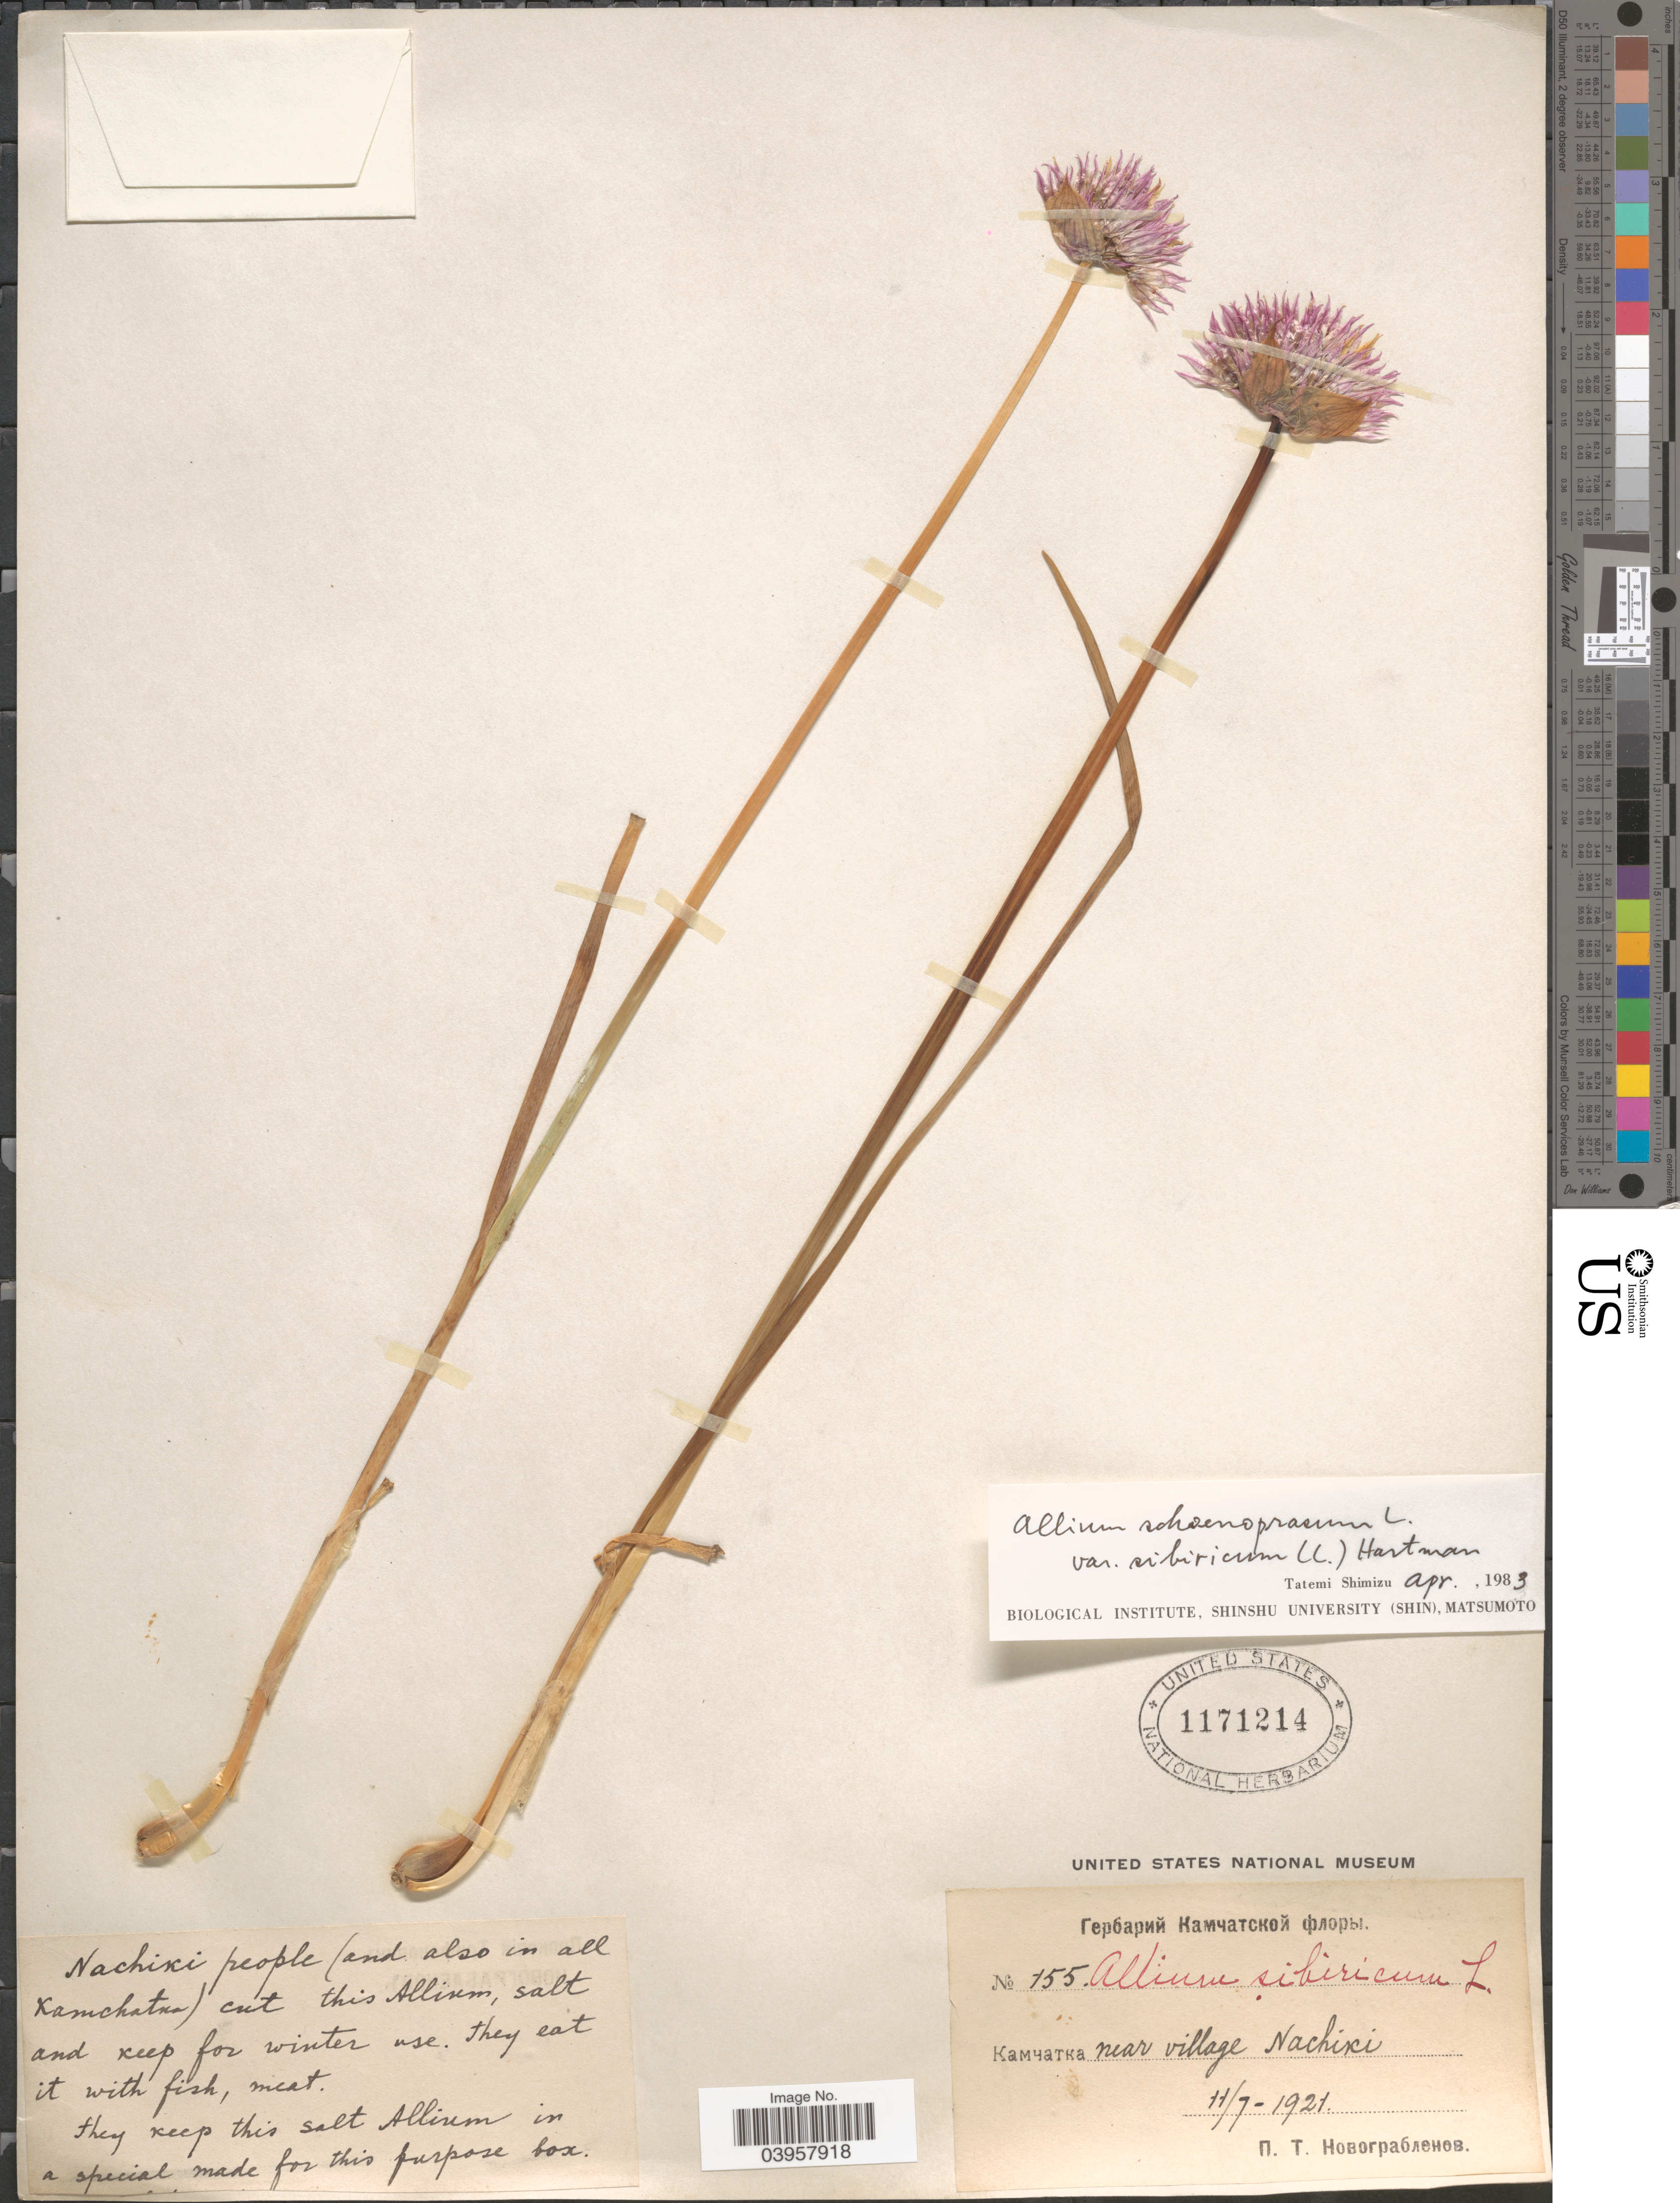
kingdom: Plantae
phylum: Tracheophyta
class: Liliopsida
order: Asparagales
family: Amaryllidaceae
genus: Allium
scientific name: Allium schoenoprasum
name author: L.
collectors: P. Novograblenov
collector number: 155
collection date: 1921-07-11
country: Russian Federation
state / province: Kamchatka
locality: near village Nachiki.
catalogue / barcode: US 1171214